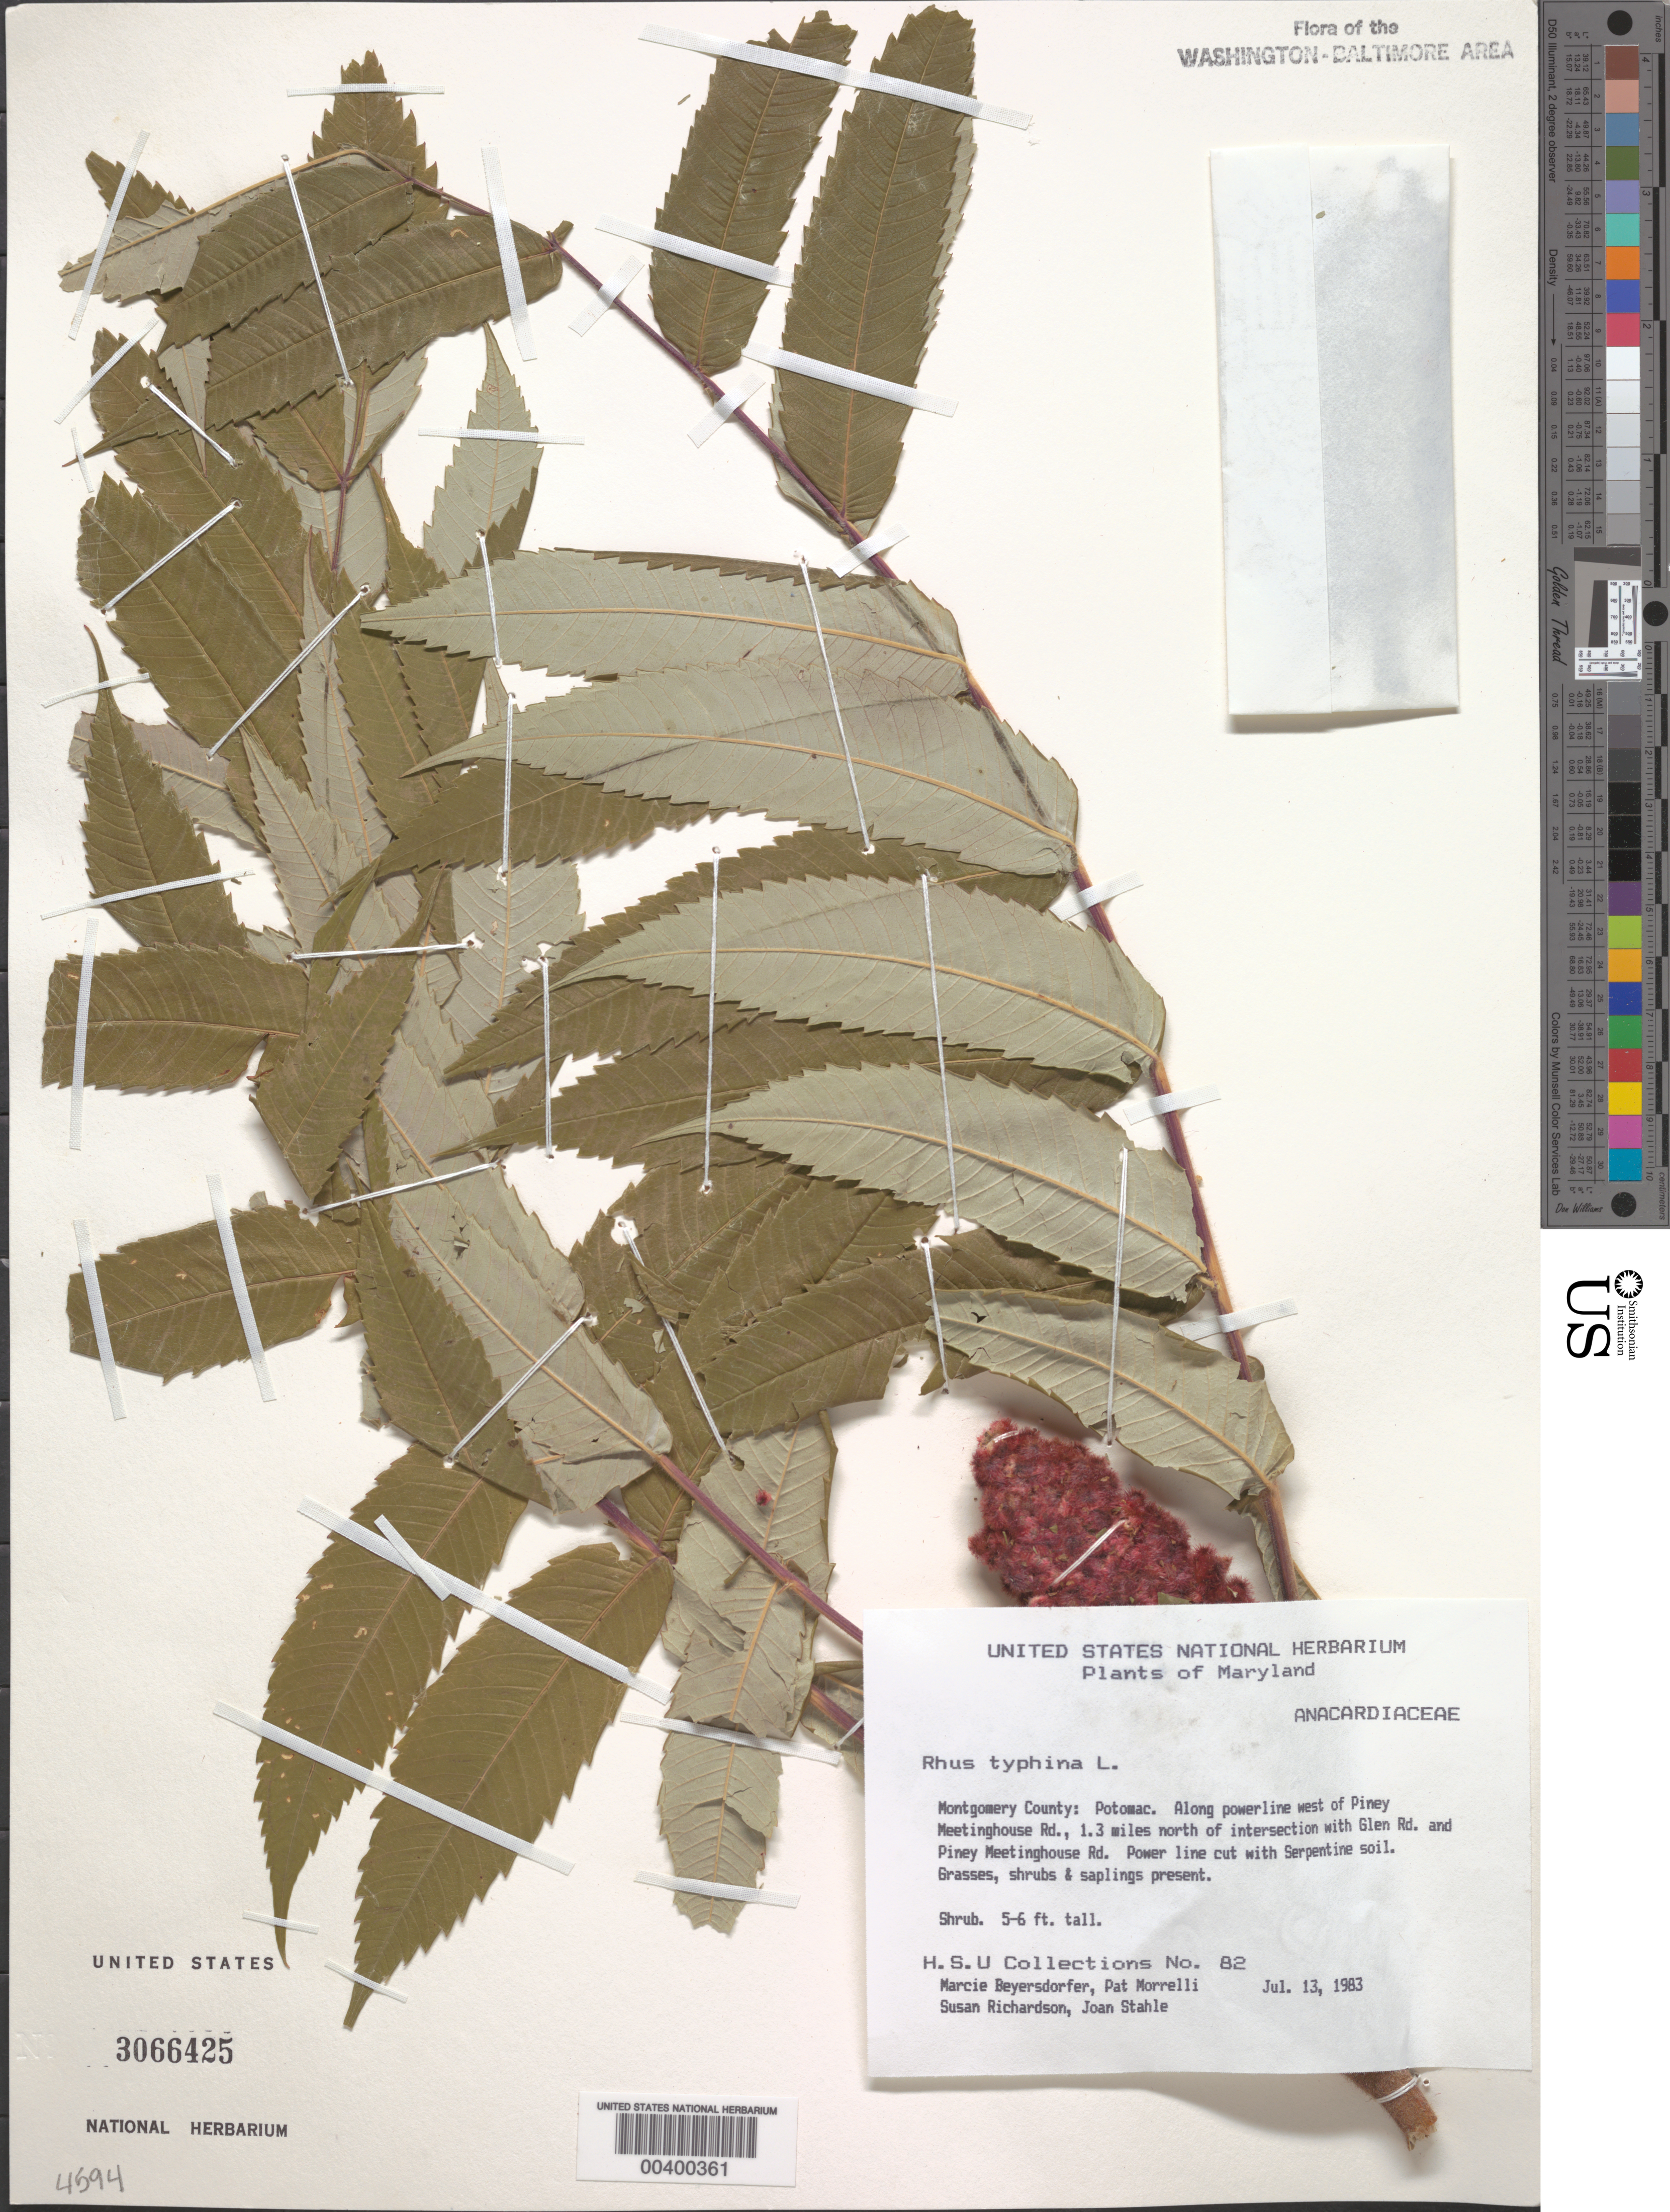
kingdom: Plantae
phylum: Tracheophyta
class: Magnoliopsida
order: Sapindales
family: Anacardiaceae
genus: Rhus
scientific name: Rhus typhina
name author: L.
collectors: Herbarium Services Unit Staff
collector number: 82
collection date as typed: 13 Jul 1983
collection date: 1983-07-13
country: United States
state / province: Maryland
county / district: Montgomery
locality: North of intersection with Glen Rd. and Piney Meetinghouse Rd.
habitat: Power line cut with serpentine soil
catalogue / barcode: US 3066425